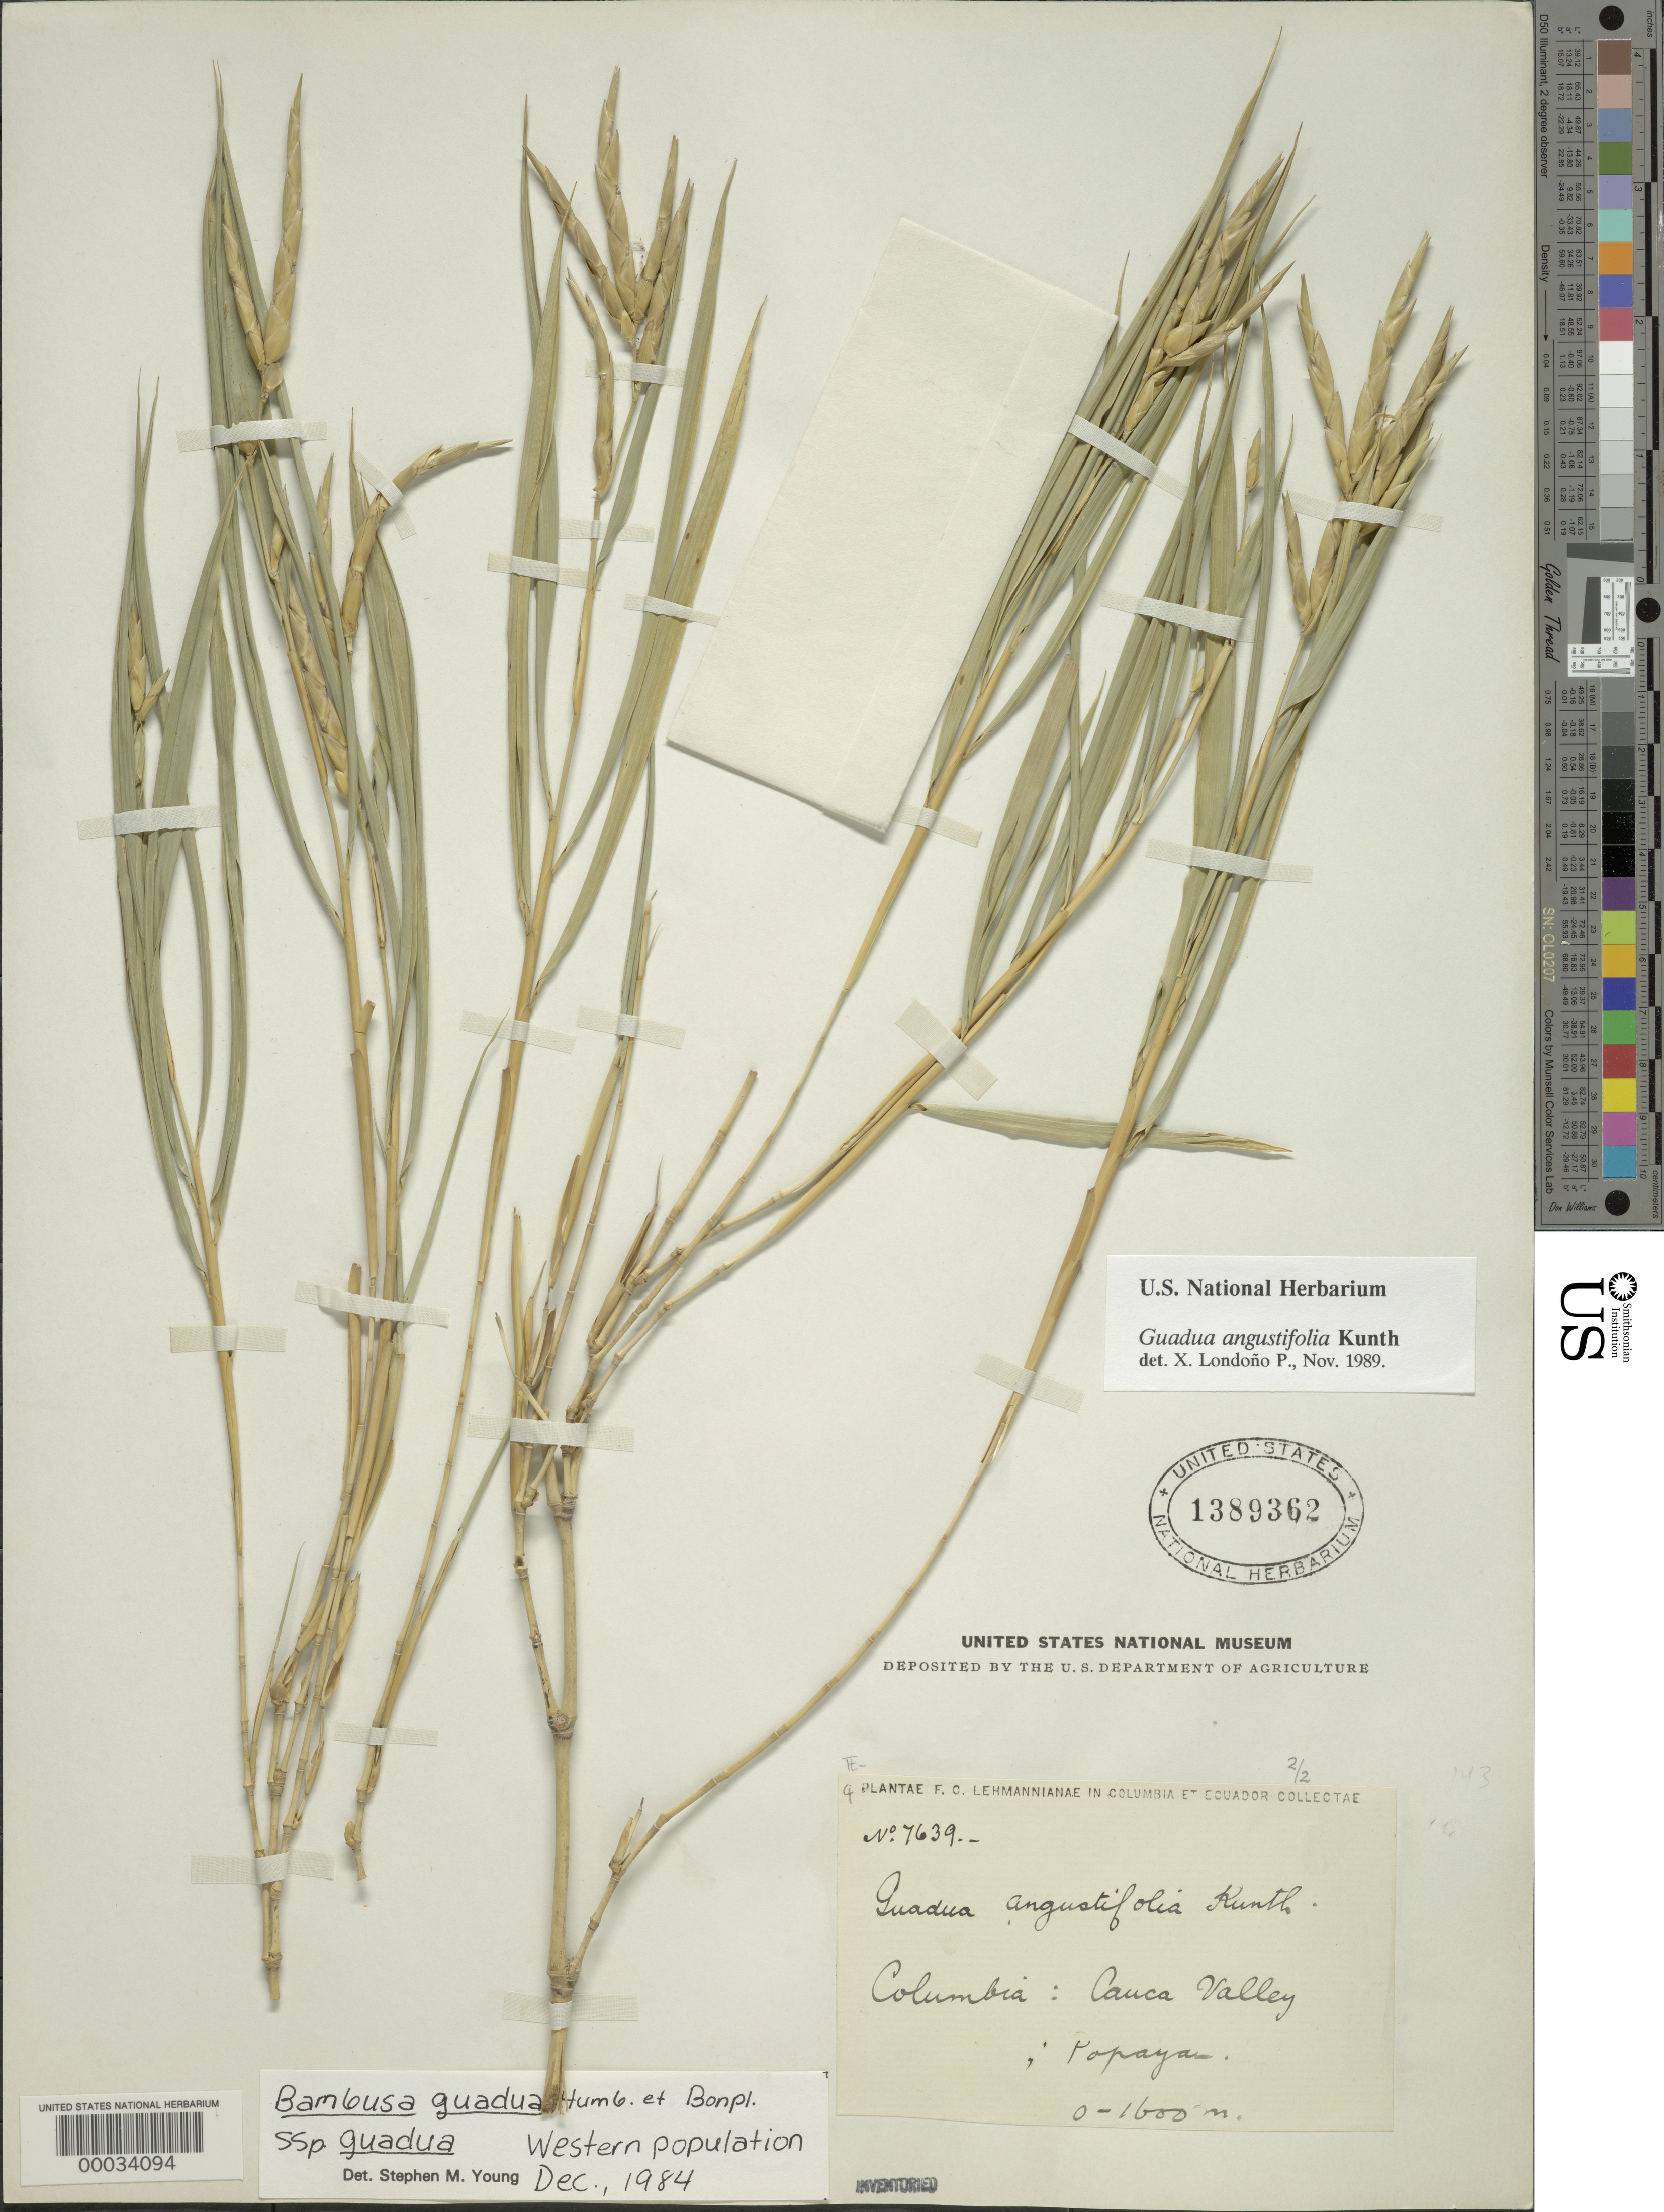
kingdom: Plantae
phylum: Tracheophyta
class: Liliopsida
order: Poales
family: Poaceae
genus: Guadua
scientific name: Guadua angustifolia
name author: Kunth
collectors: F. C. Lehmann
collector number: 7639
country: Colombia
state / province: Cauca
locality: Cauca Valley, Popayan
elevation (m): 1600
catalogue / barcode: US 1389362